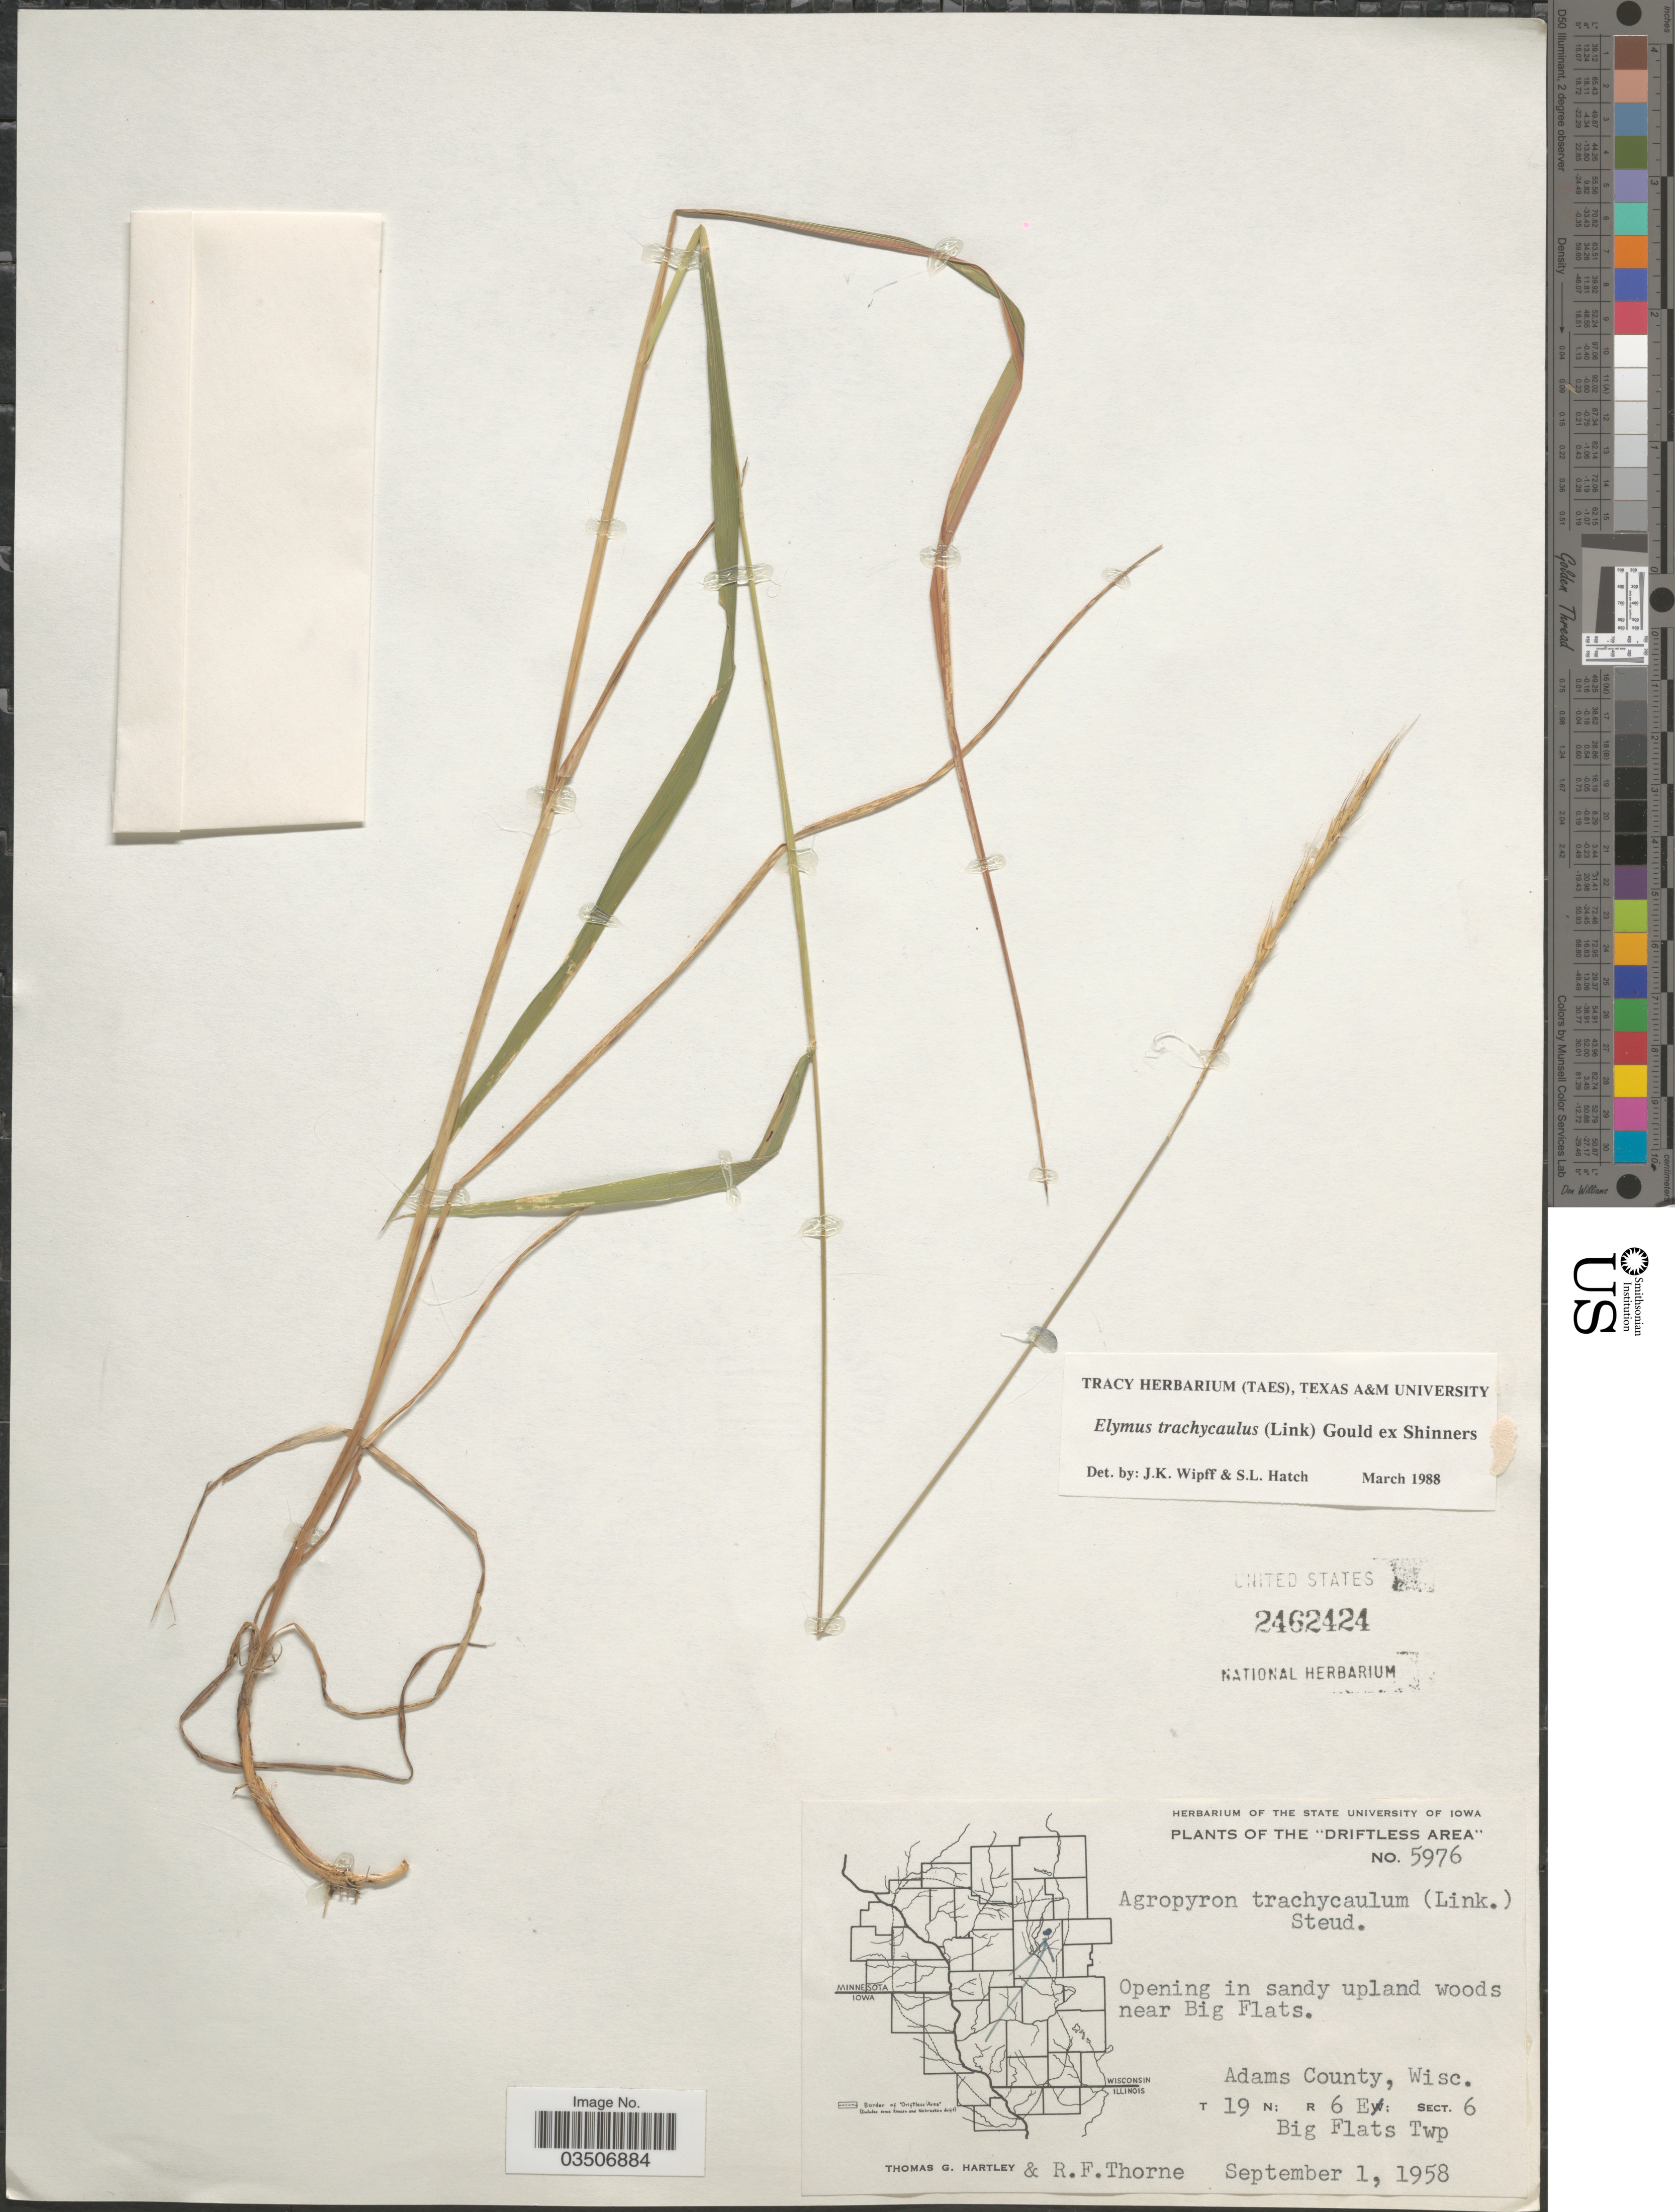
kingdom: Plantae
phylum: Tracheophyta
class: Liliopsida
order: Poales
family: Poaceae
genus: Elymus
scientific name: Elymus trachycaulus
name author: (Link) Gould ex Shinners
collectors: T. G. Hartley & R. Thorne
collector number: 5976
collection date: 1958-09-01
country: United States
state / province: Wisconsin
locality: The "Driftless Area". Opening in sandy upland woods near Big Flats. Adams County. T 19 N; R 6 E; Sect. 6. Big Flats Twp.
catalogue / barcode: US 2462424